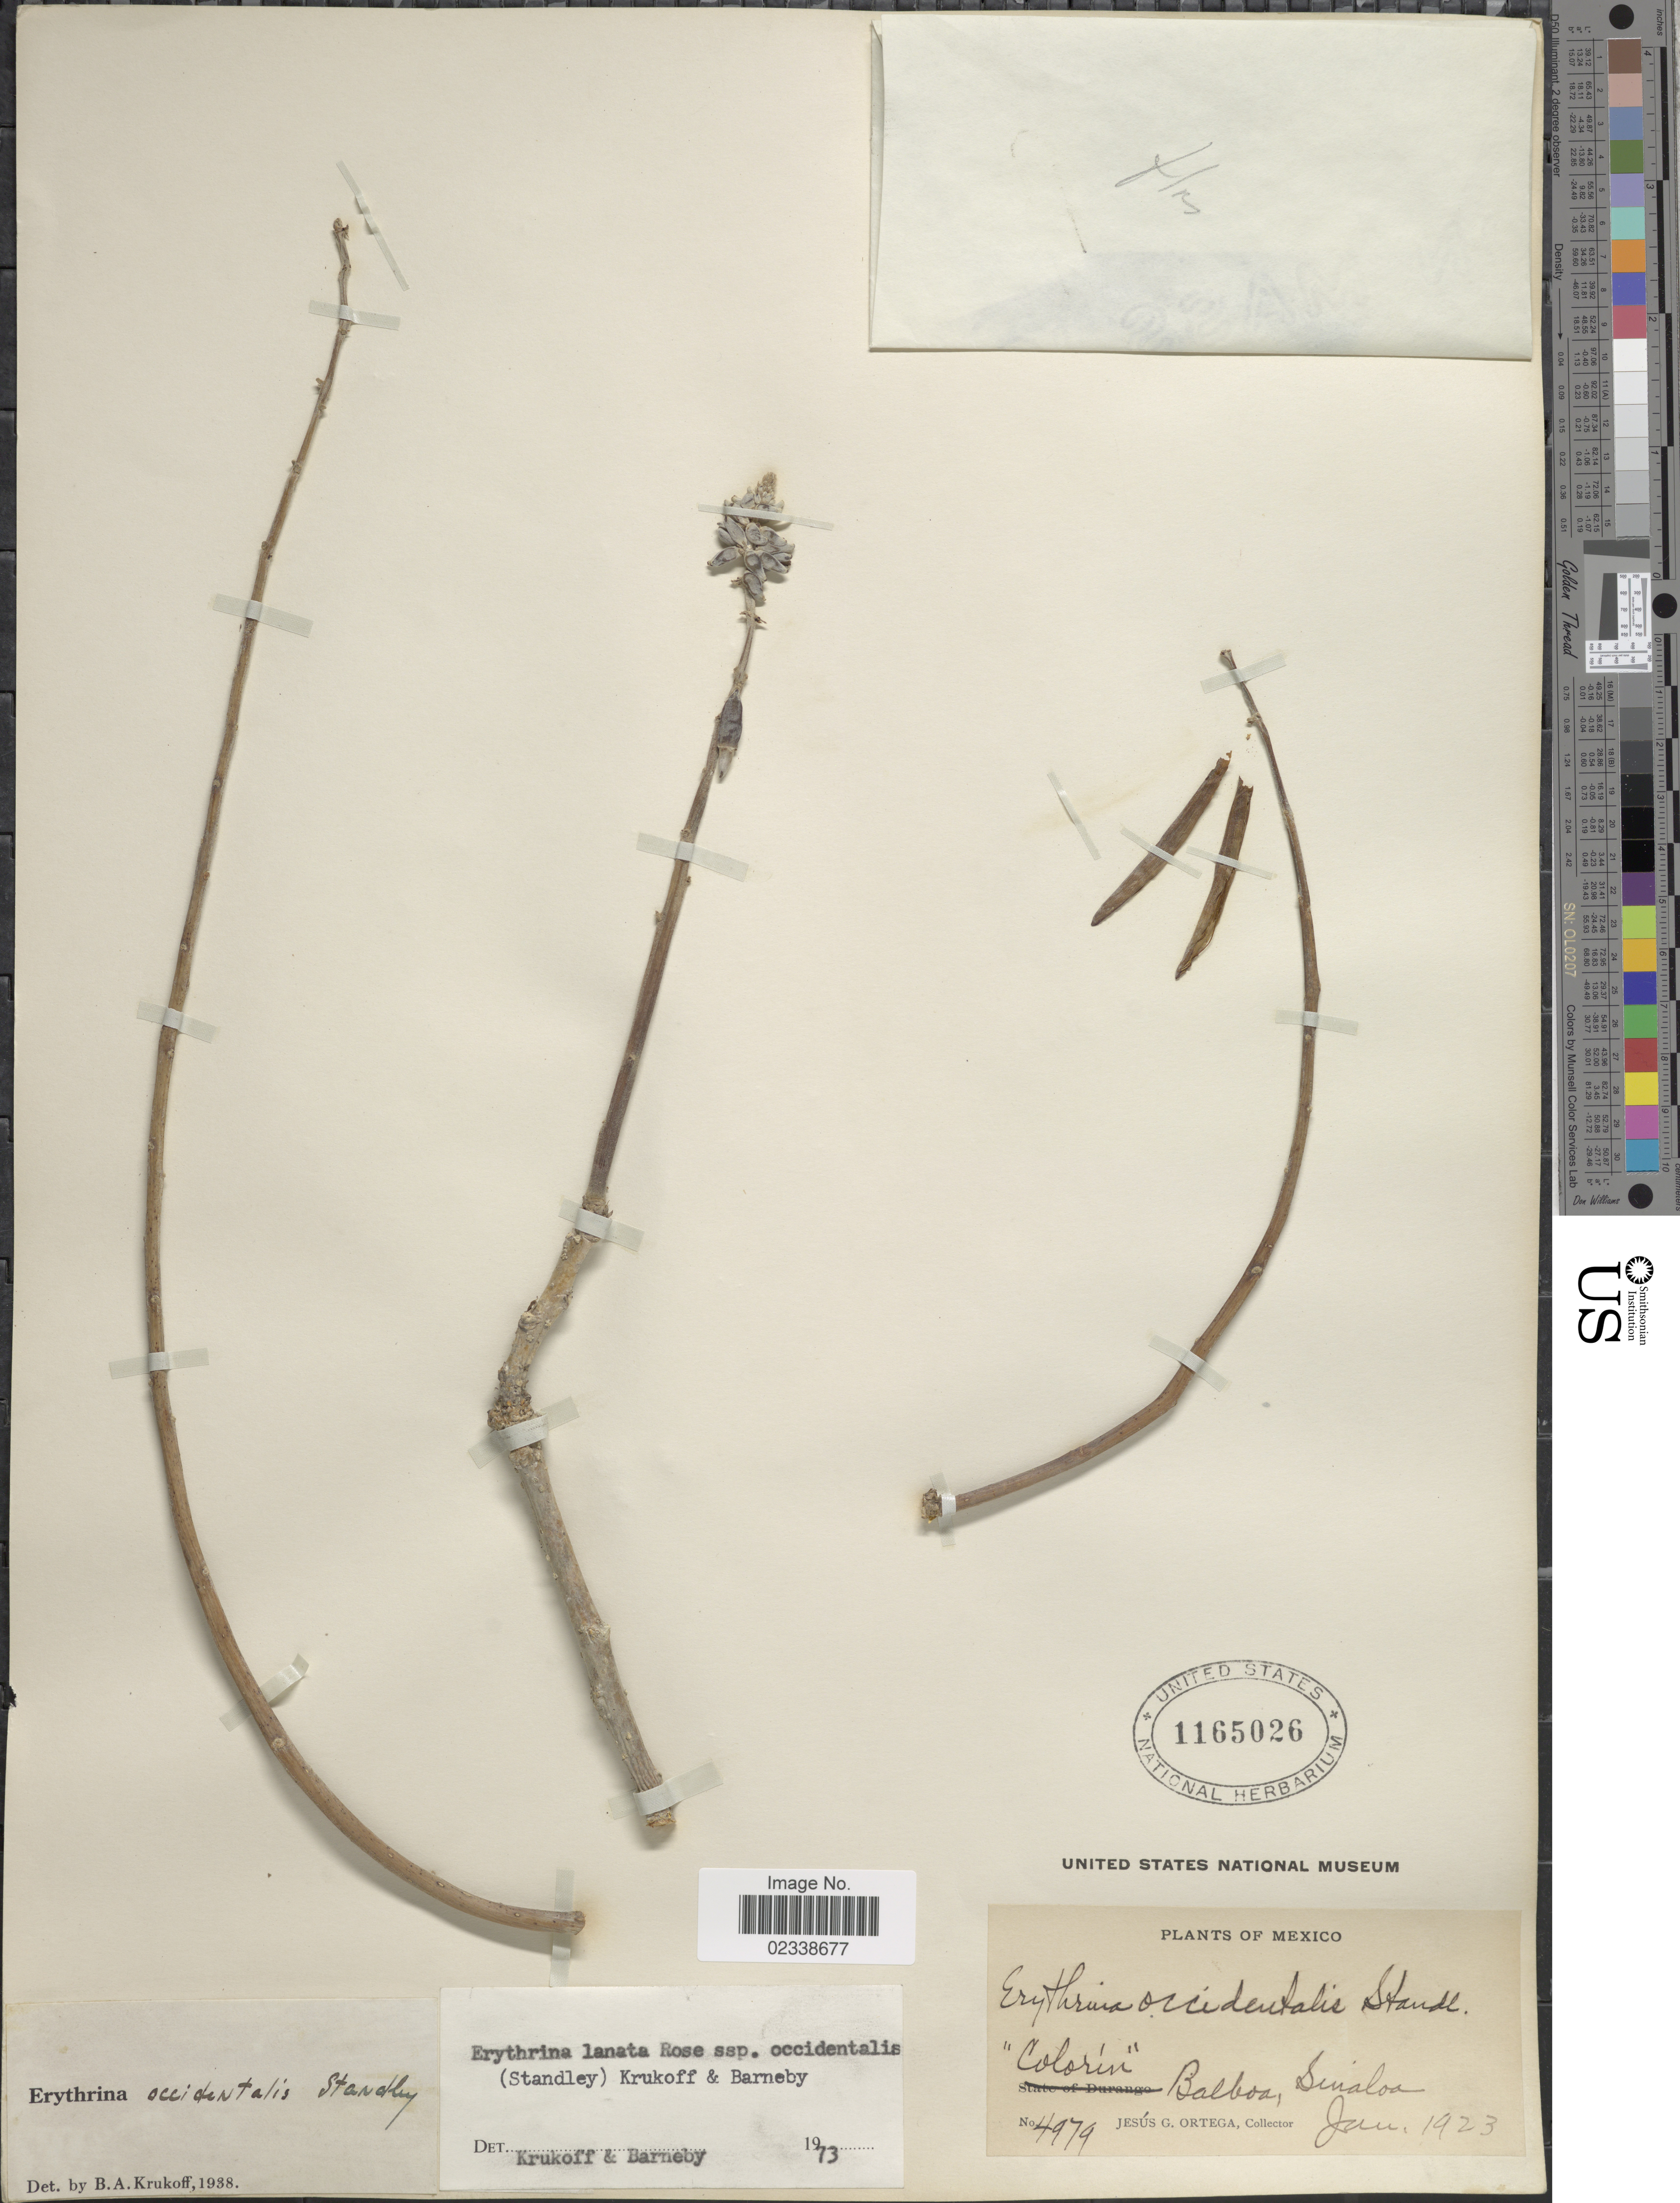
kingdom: Plantae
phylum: Tracheophyta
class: Magnoliopsida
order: Fabales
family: Fabaceae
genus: Erythrina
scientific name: Erythrina lanata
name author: Rose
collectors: J. Ortega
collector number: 4979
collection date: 1923-01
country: Mexico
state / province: Sinaloa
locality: Balboa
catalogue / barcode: US 1165026